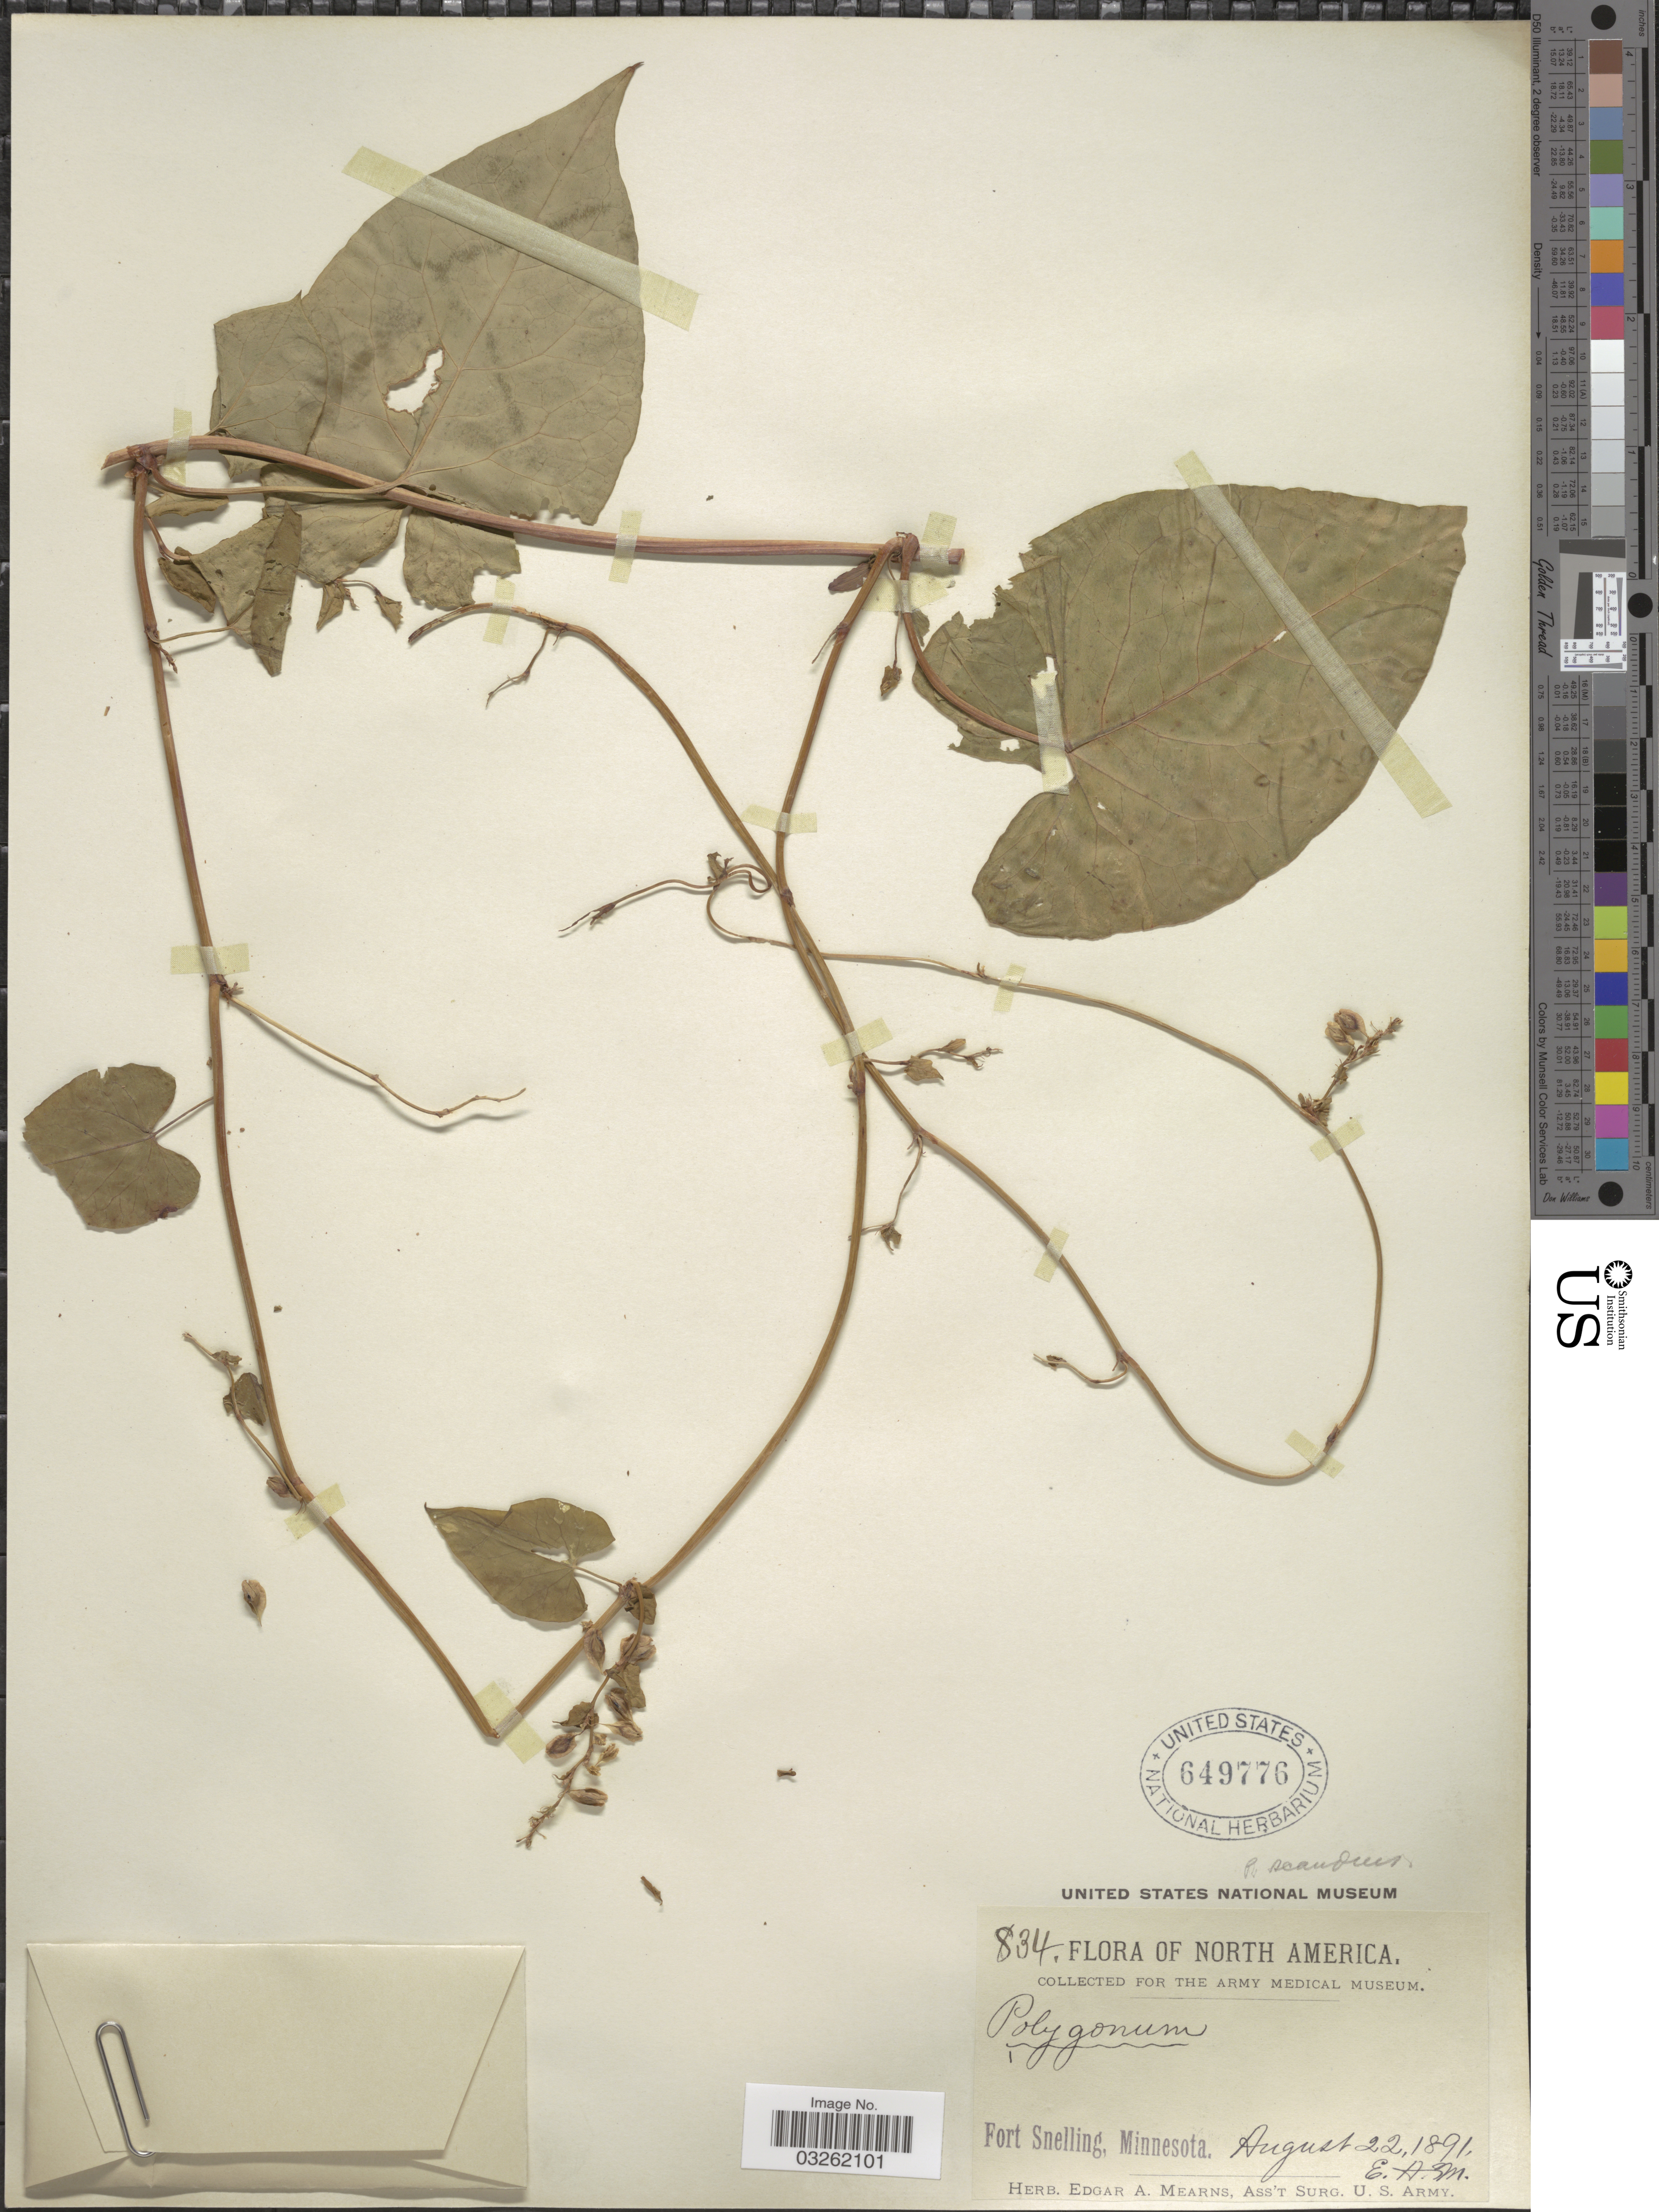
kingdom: Plantae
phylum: Tracheophyta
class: Magnoliopsida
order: Caryophyllales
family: Polygonaceae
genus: Fallopia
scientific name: Fallopia scandens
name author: (L.) Holub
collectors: E. A. Mearns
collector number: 834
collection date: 1891-08-22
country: United States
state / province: Minnesota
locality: Fort Snelling.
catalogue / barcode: US 649776